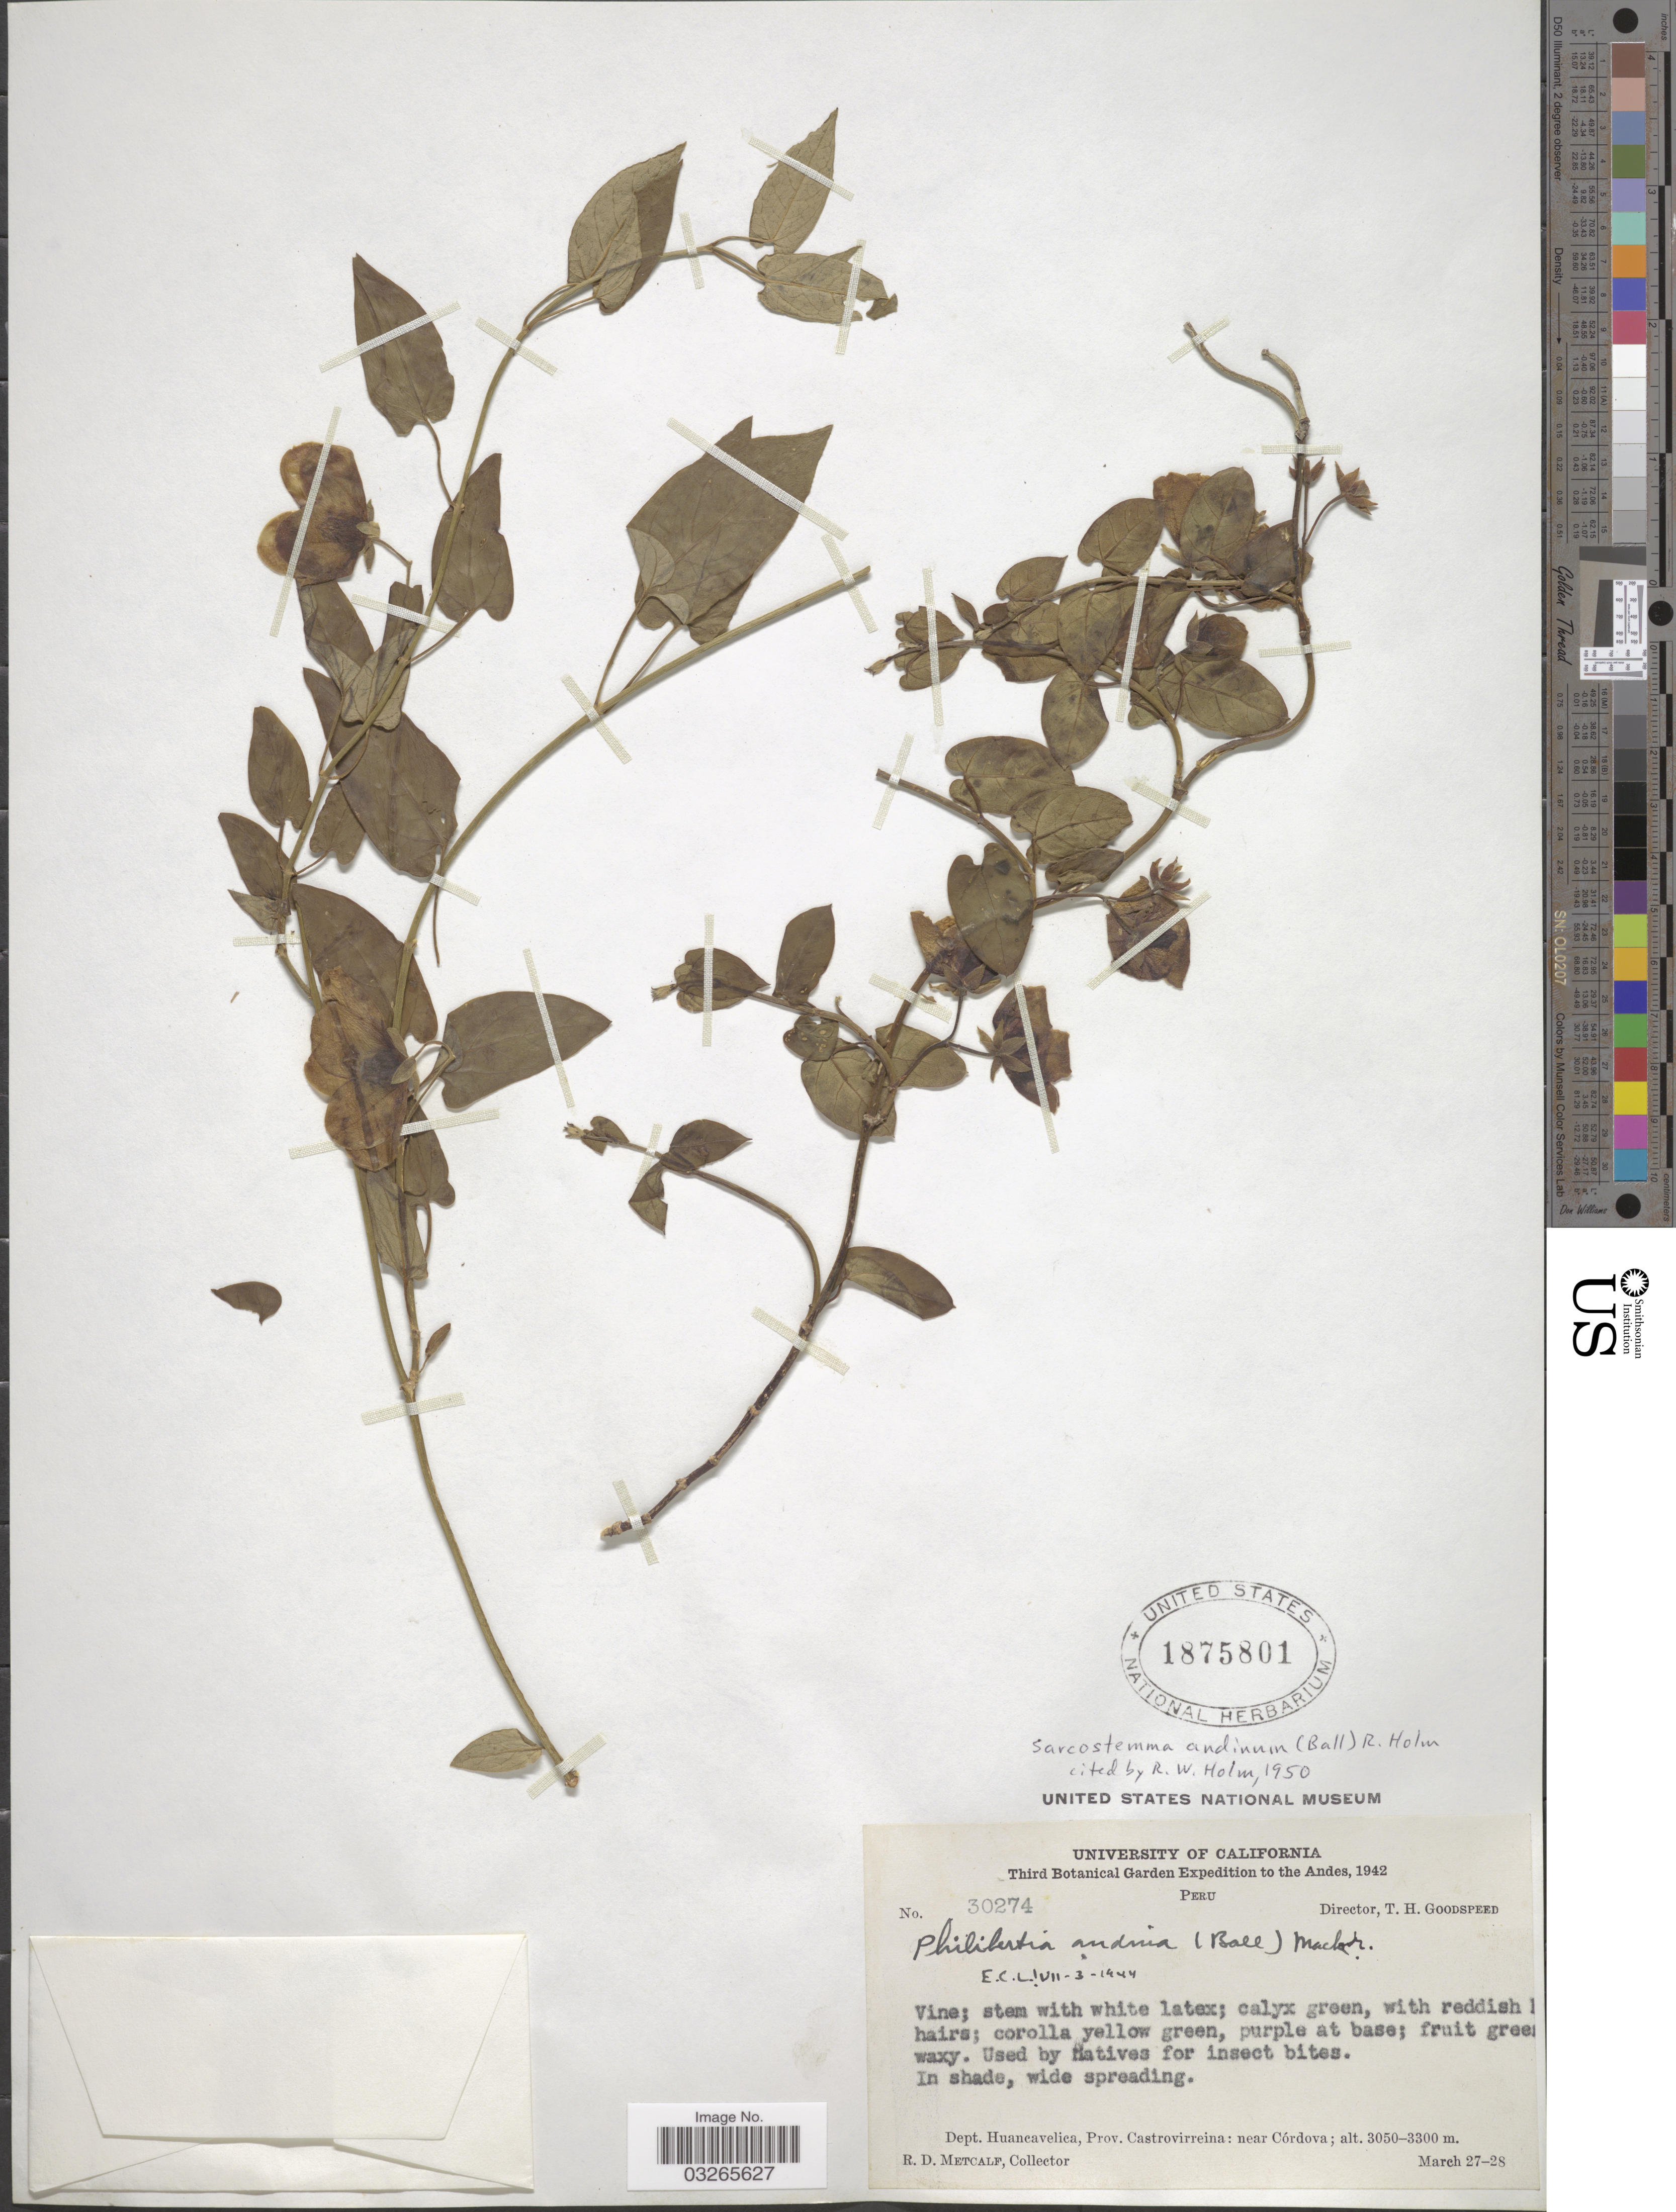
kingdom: Plantae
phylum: Tracheophyta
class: Magnoliopsida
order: Gentianales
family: Apocynaceae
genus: Sarcostemma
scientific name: Sarcostemma andinum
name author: (Ball) R.W. Holm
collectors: R. D. Metcalf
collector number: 30274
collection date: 1942-03-27/1942-03-28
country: Peru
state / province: Huancavelica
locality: The Andes, Dept. Huancavelica, Prov. Castrovirreina: near Córdova.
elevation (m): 3050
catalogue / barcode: US 1875801